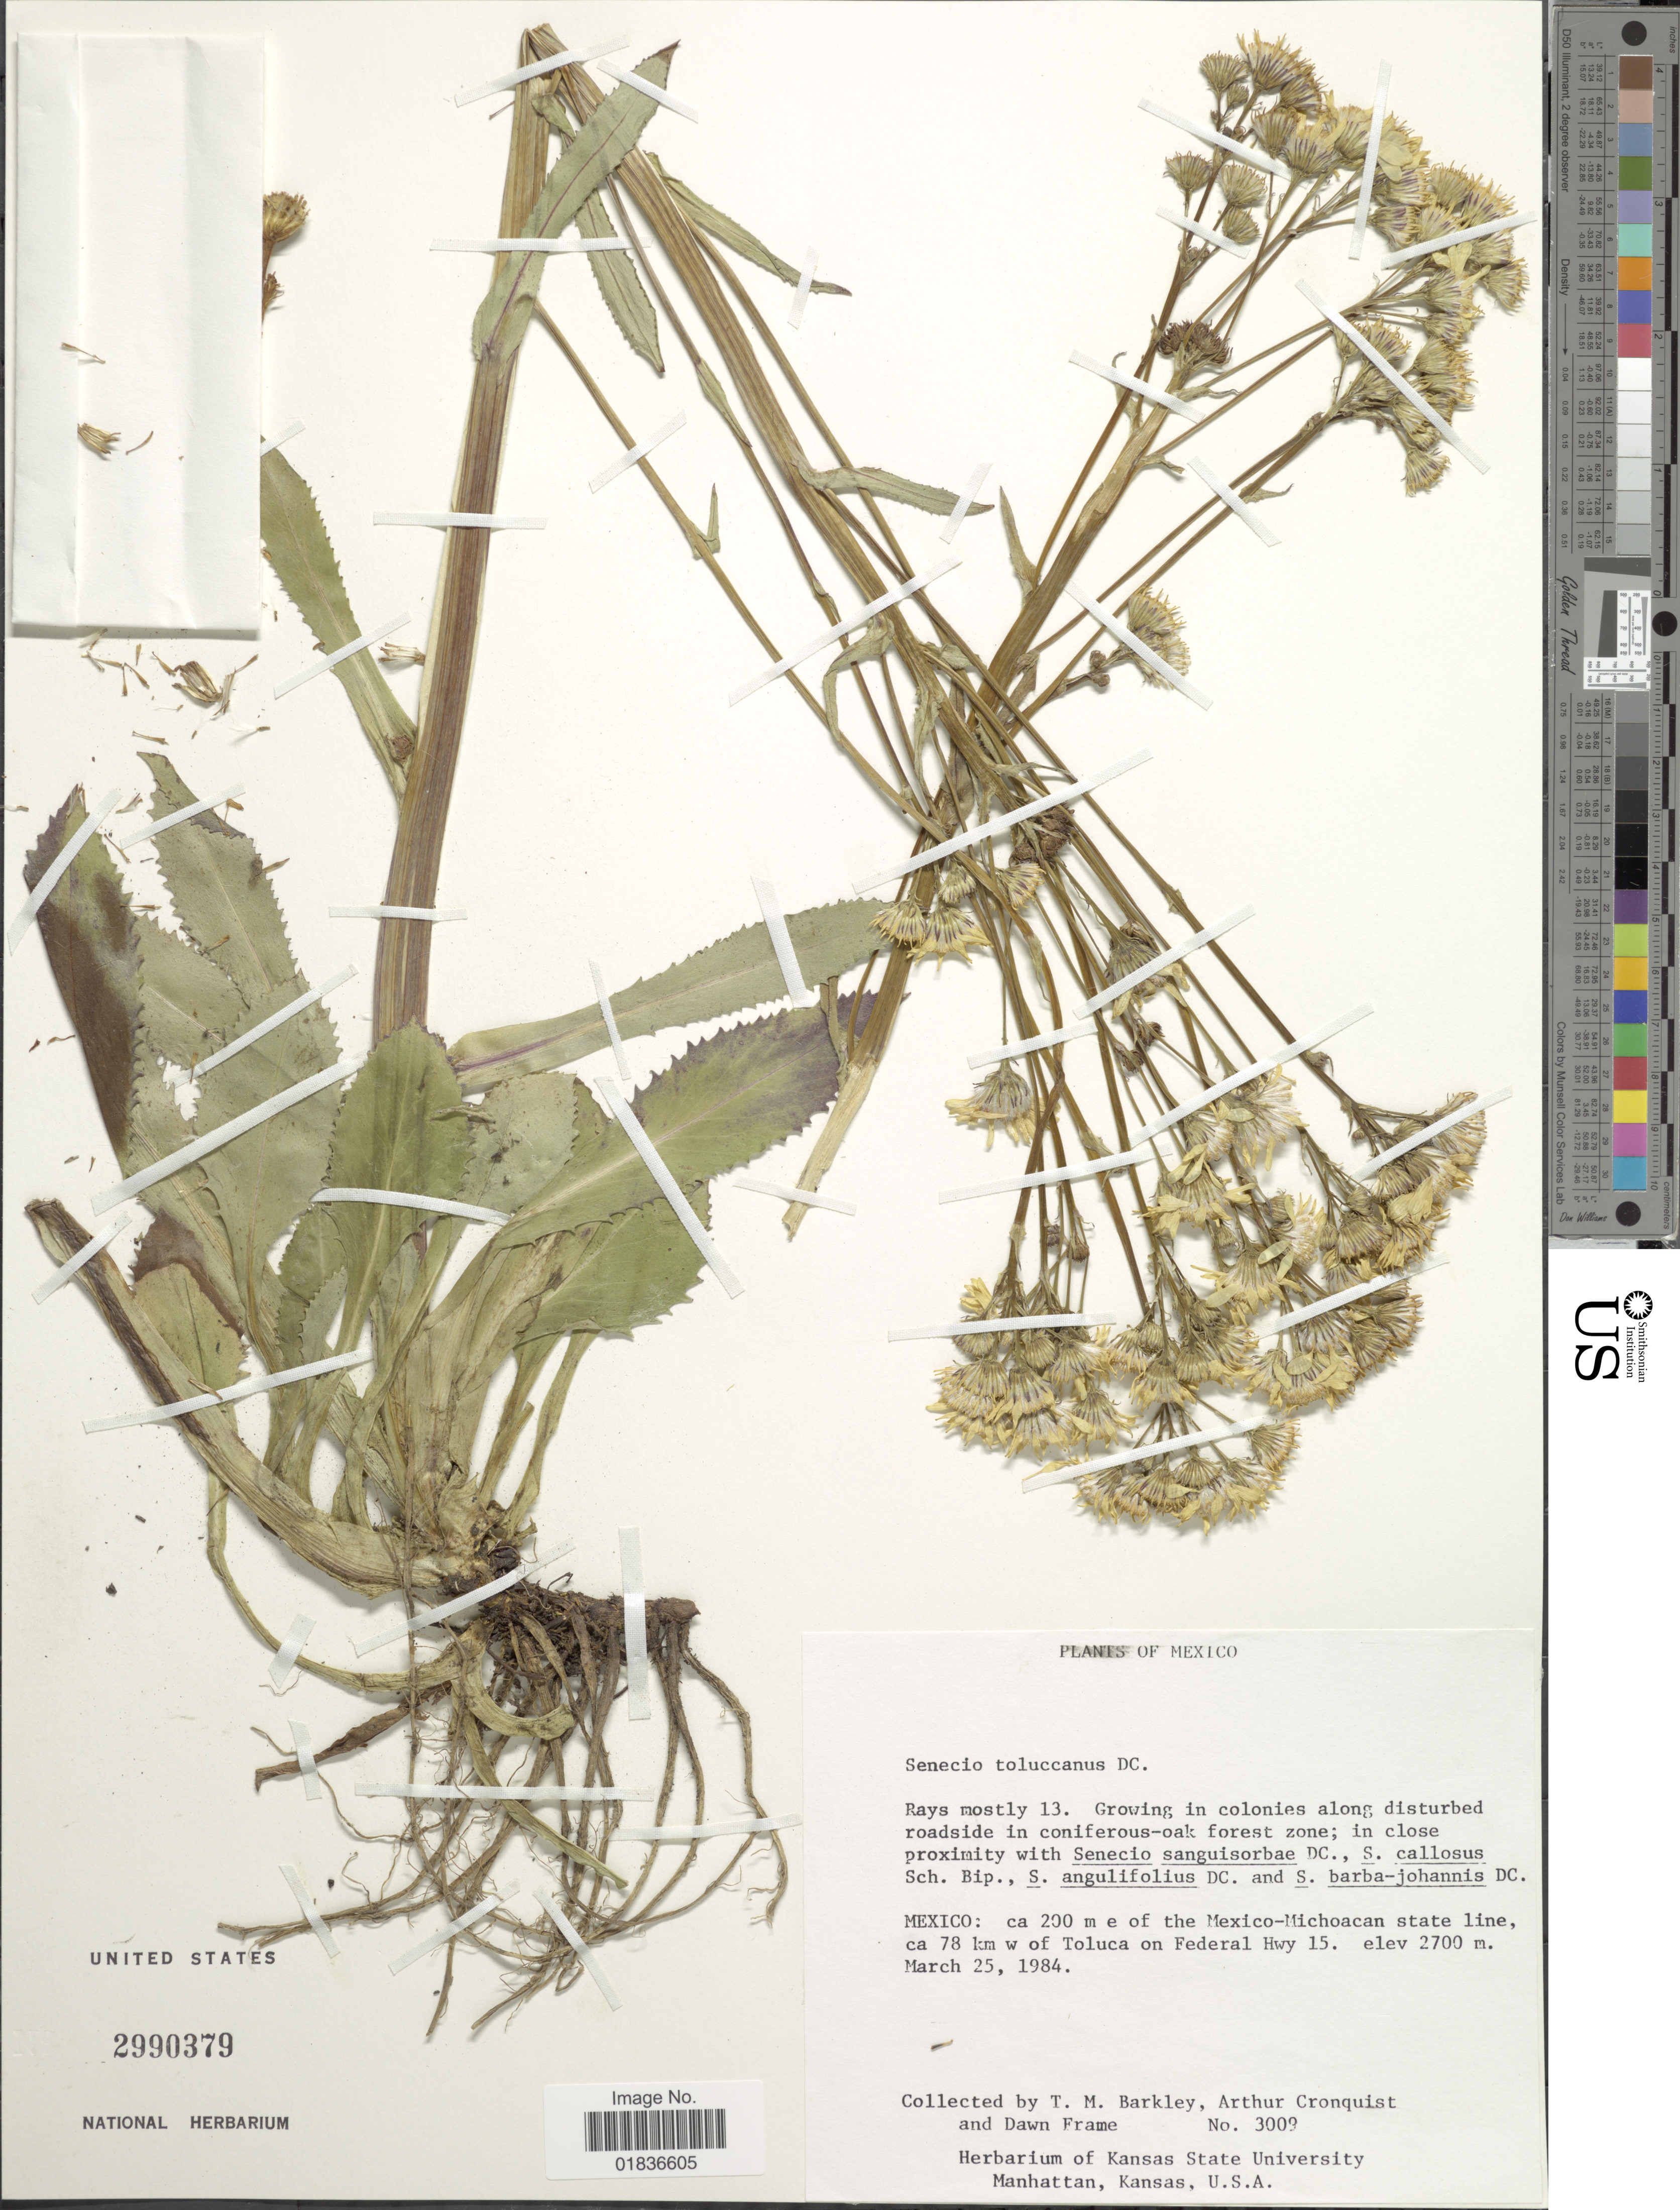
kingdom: Plantae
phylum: Tracheophyta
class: Magnoliopsida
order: Asterales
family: Asteraceae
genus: Senecio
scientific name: Senecio toluccanus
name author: DC.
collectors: T. M. Barkley, A. J. Cronquist & D. Frame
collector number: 3009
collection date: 1984-03-25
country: Mexico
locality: Ca 200 m e of the Mexico-Michoacan state line ca 78 km w of Toluca on Federal Hwy 15.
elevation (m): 2700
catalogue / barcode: US 2990379